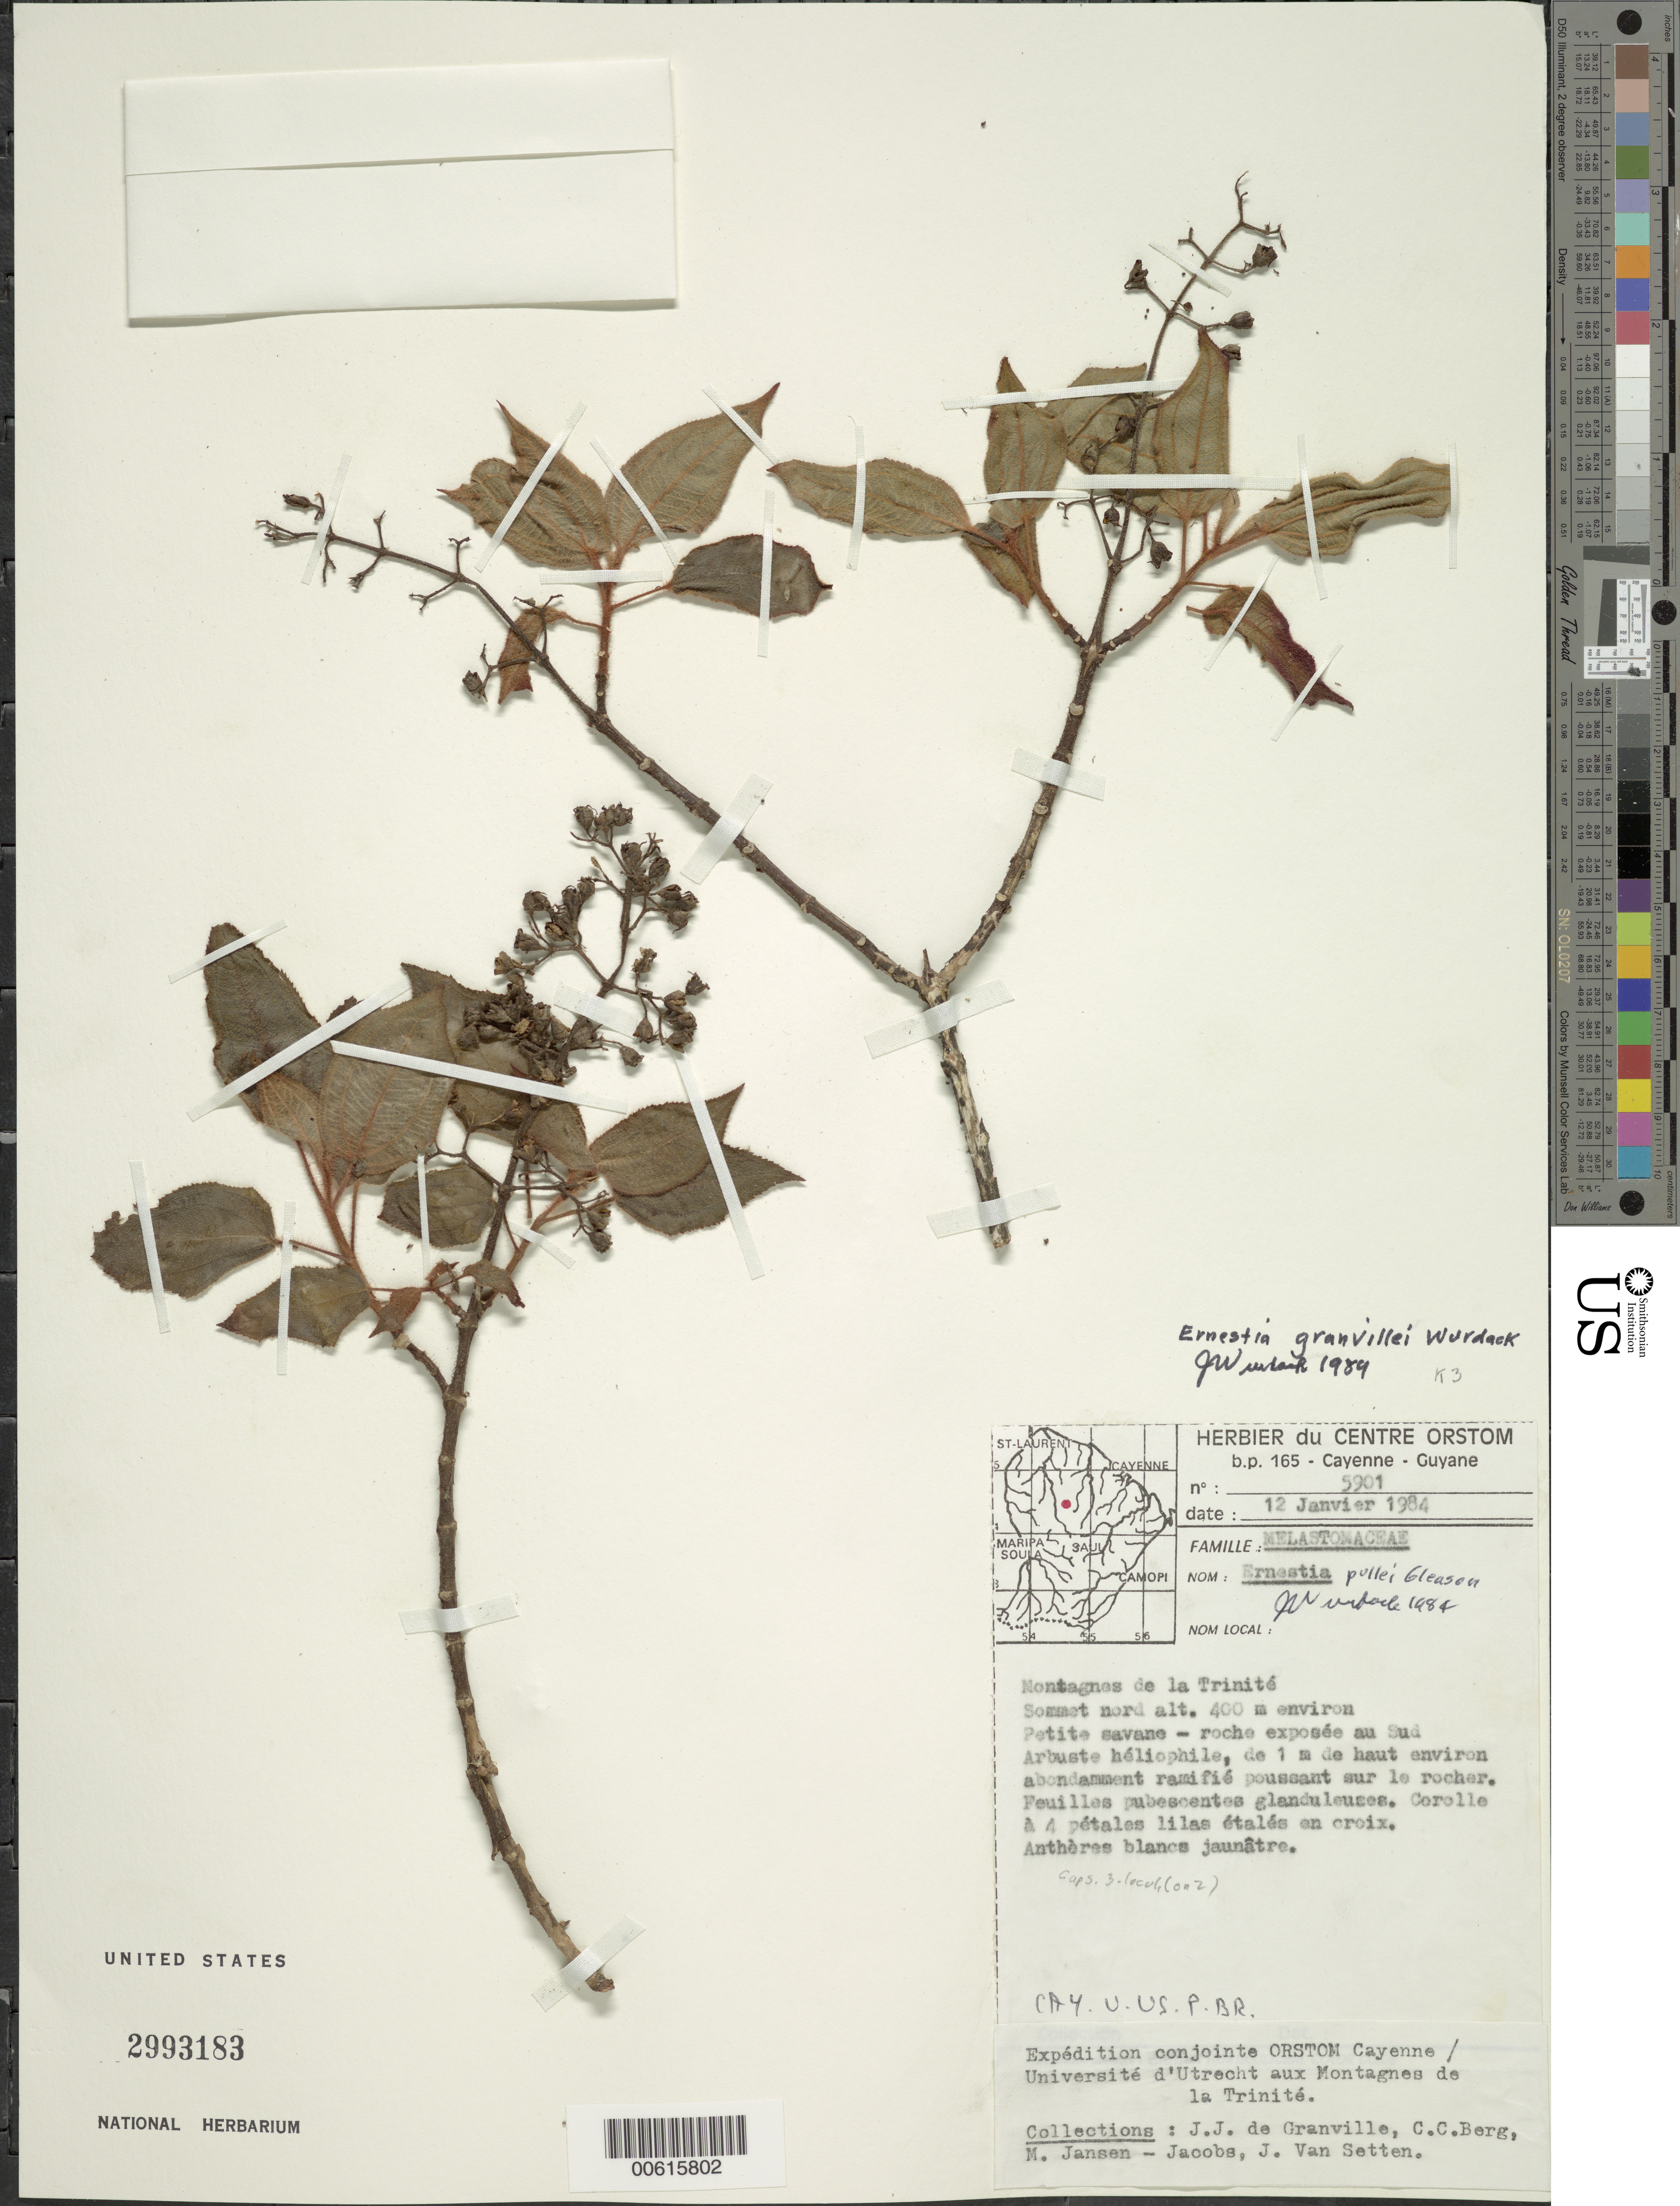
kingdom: Plantae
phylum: Tracheophyta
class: Magnoliopsida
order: Myrtales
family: Melastomataceae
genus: Ernestia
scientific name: Ernestia granvillei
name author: Wurdack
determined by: Wurdack, John J., (US), US (UNITED STATES)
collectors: J.-J. de Granville, C. C. Berg, M. J. Jansen-Jacobs & J. van Setten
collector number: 5901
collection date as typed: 12-Jan-84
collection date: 1984-01-12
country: French Guiana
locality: Montagnes de la Trinité, sommet Nord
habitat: Petit savane - roche exposee au Sud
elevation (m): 400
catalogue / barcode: US 2993183